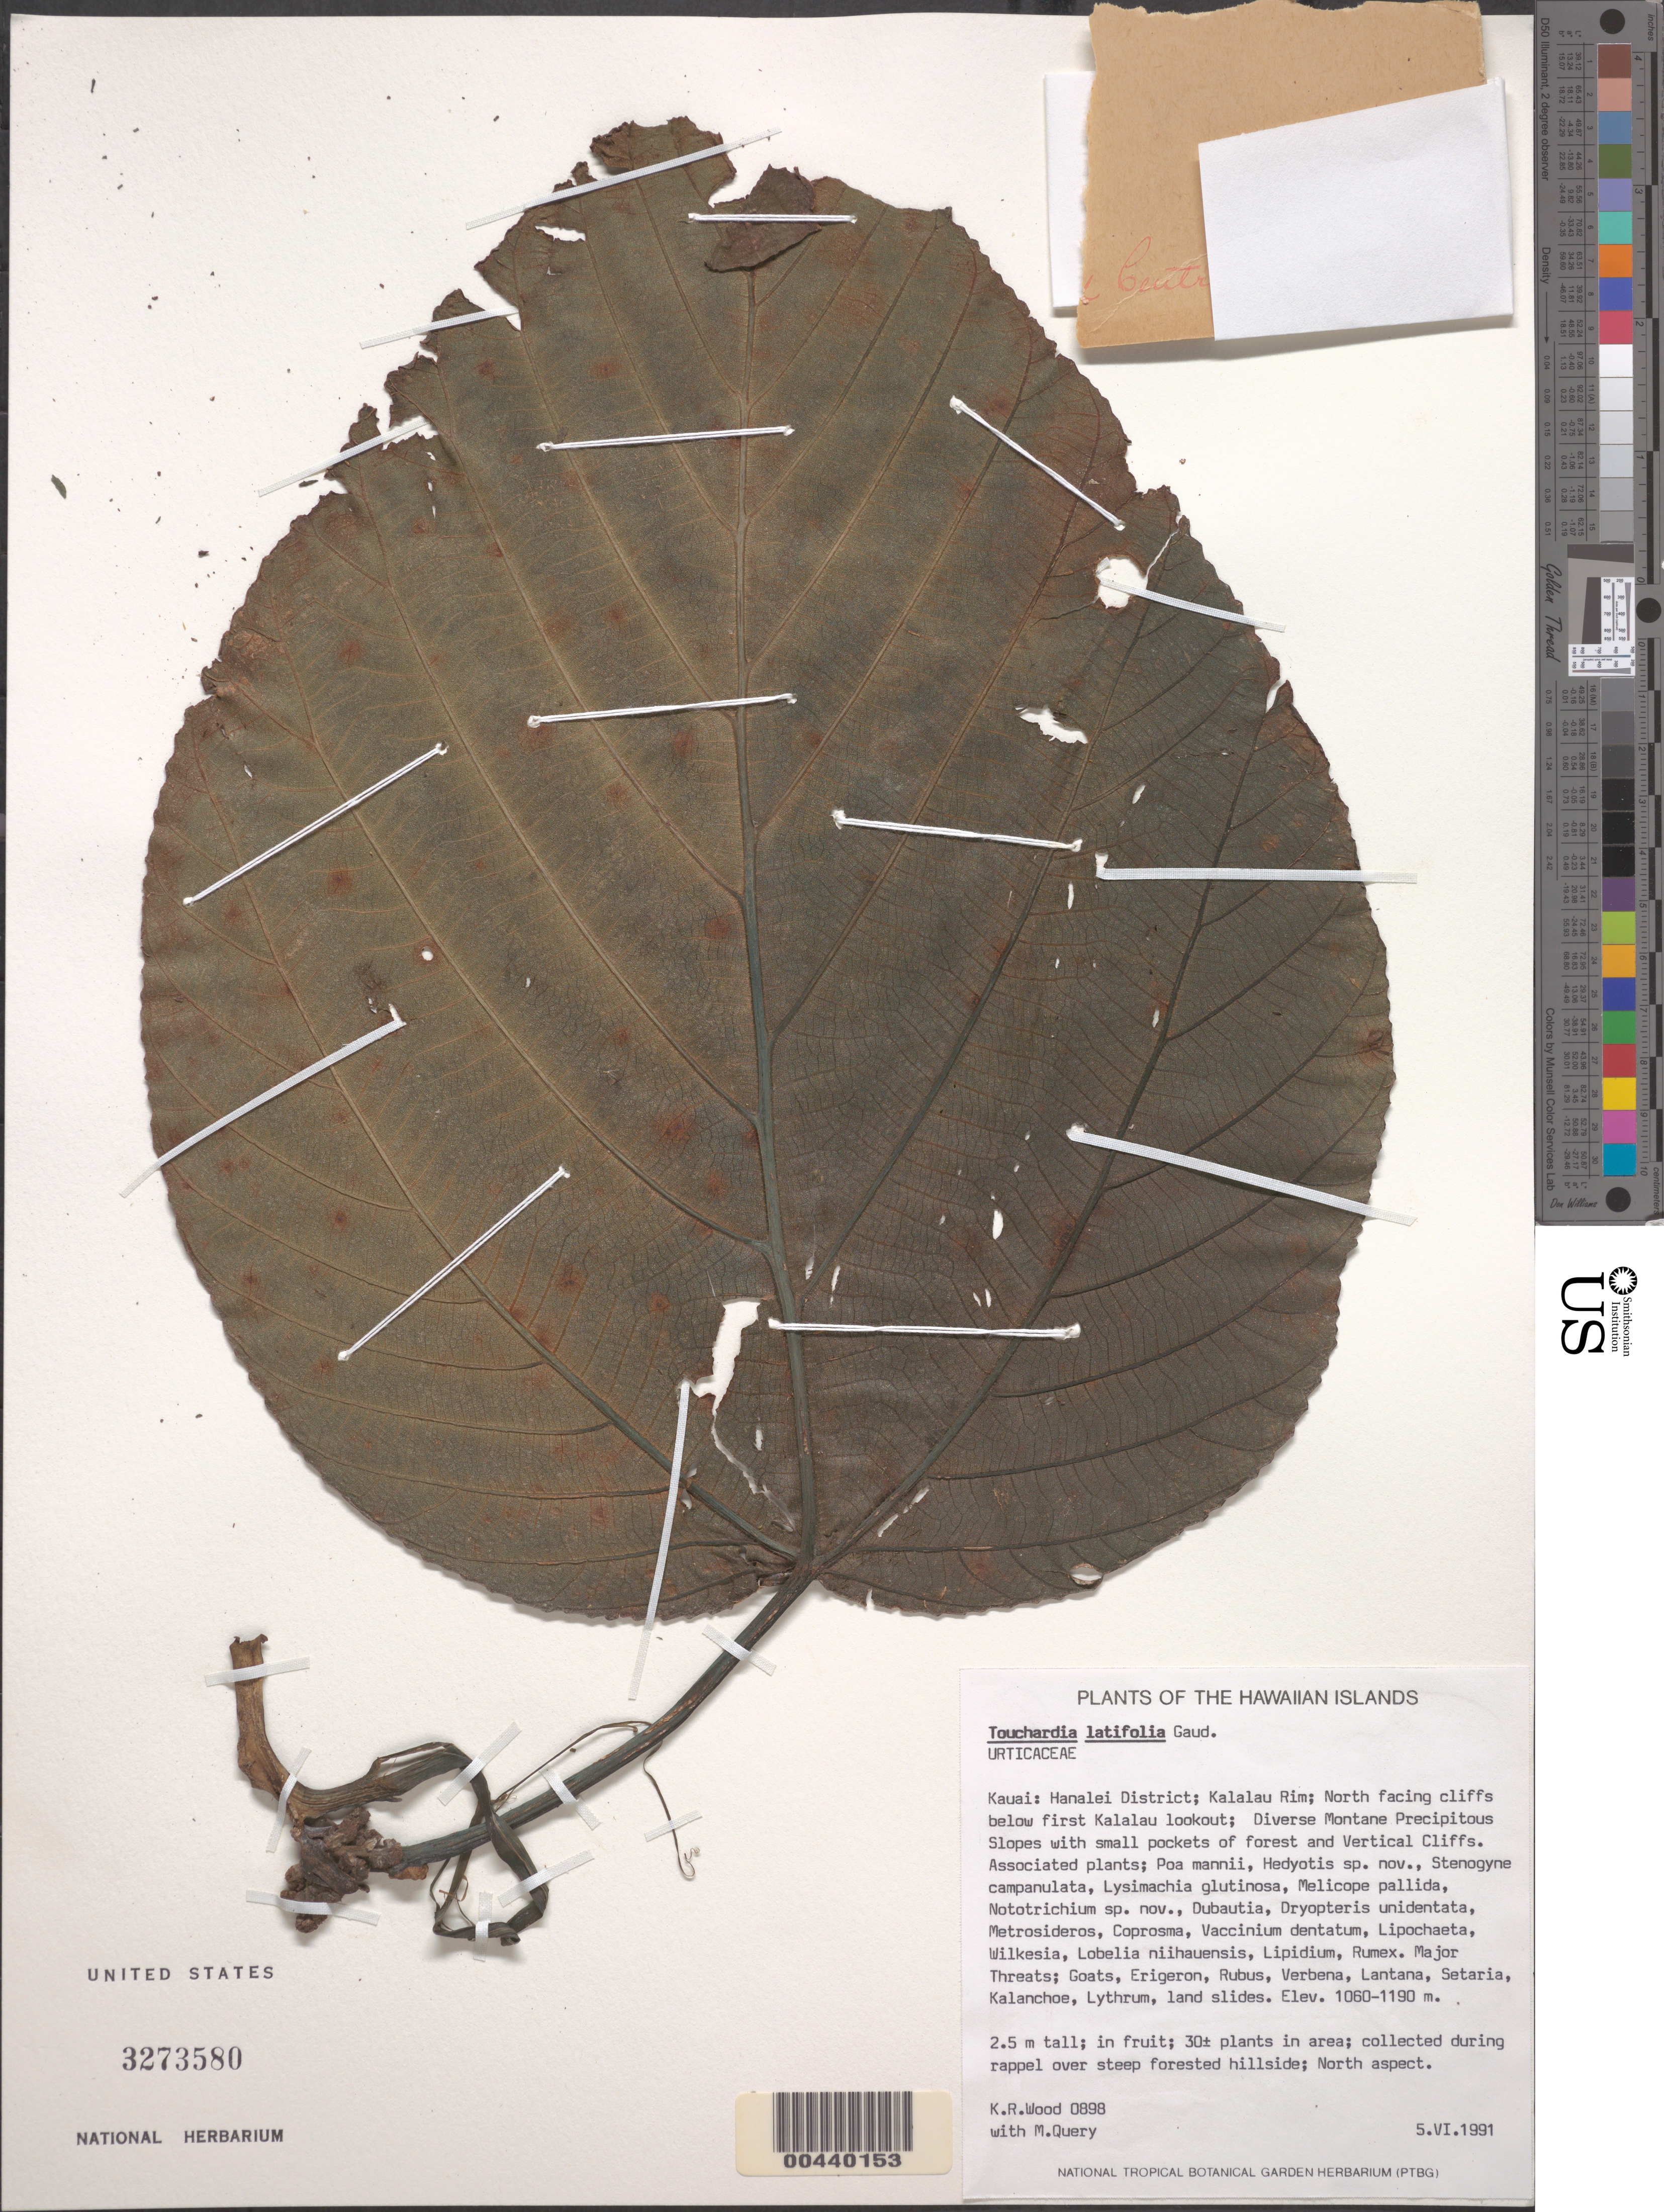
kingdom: Plantae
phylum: Tracheophyta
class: Magnoliopsida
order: Rosales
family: Urticaceae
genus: Touchardia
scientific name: Touchardia latifolia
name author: Gaudich.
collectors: K. R. Wood & M. Query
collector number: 0898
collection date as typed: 5 Jun 1991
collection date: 1991-06-05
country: United States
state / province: Hawaii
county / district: Kauai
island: Kaua'i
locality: Hanalei District, Kalalau Rim, North facing cliffs below first Kalalau Lookout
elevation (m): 1060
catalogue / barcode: US 3273580